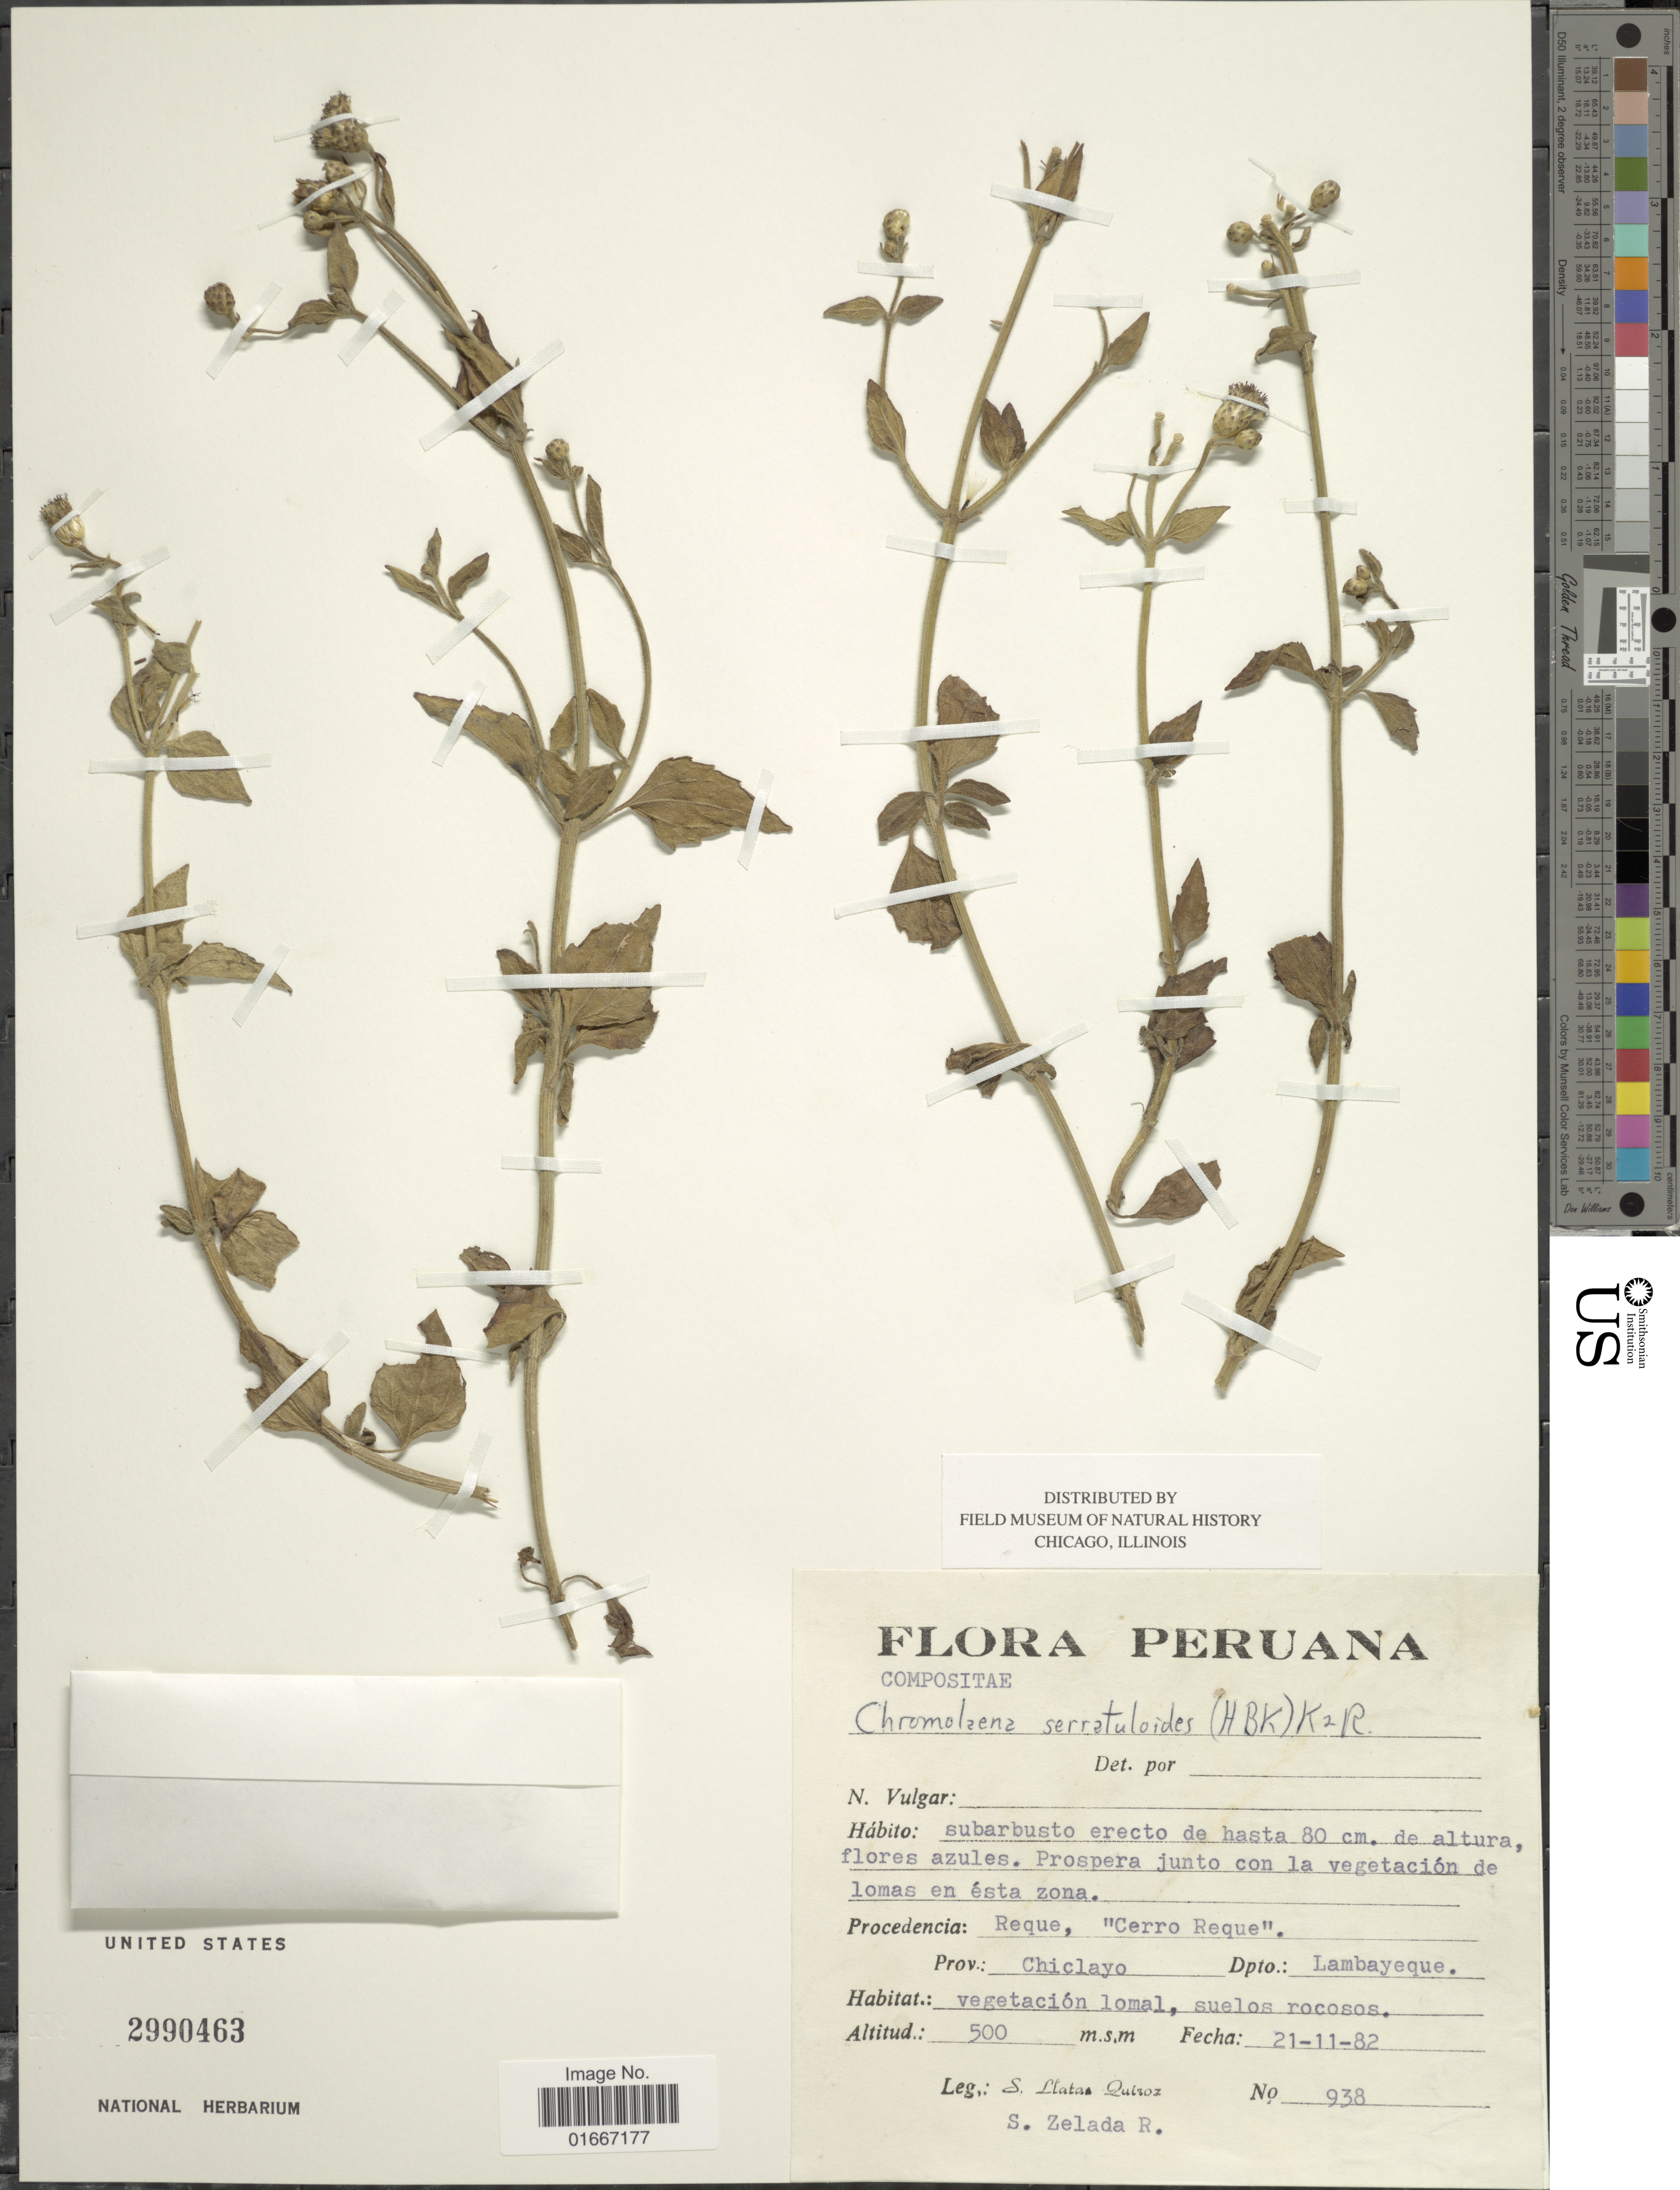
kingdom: Plantae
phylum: Tracheophyta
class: Magnoliopsida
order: Asterales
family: Asteraceae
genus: Chromolaena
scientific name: Chromolaena serratuloides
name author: (Kunth) R.M. King & H. Rob.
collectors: S. L. Quiroz & S. Zelada R.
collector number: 938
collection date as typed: Transcribed d/m/y: 21/11/82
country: Peru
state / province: Lambayeque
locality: Procedencia: Reque, "Cerro Reque", Prov. Chiclayo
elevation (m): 500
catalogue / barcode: US 2990463